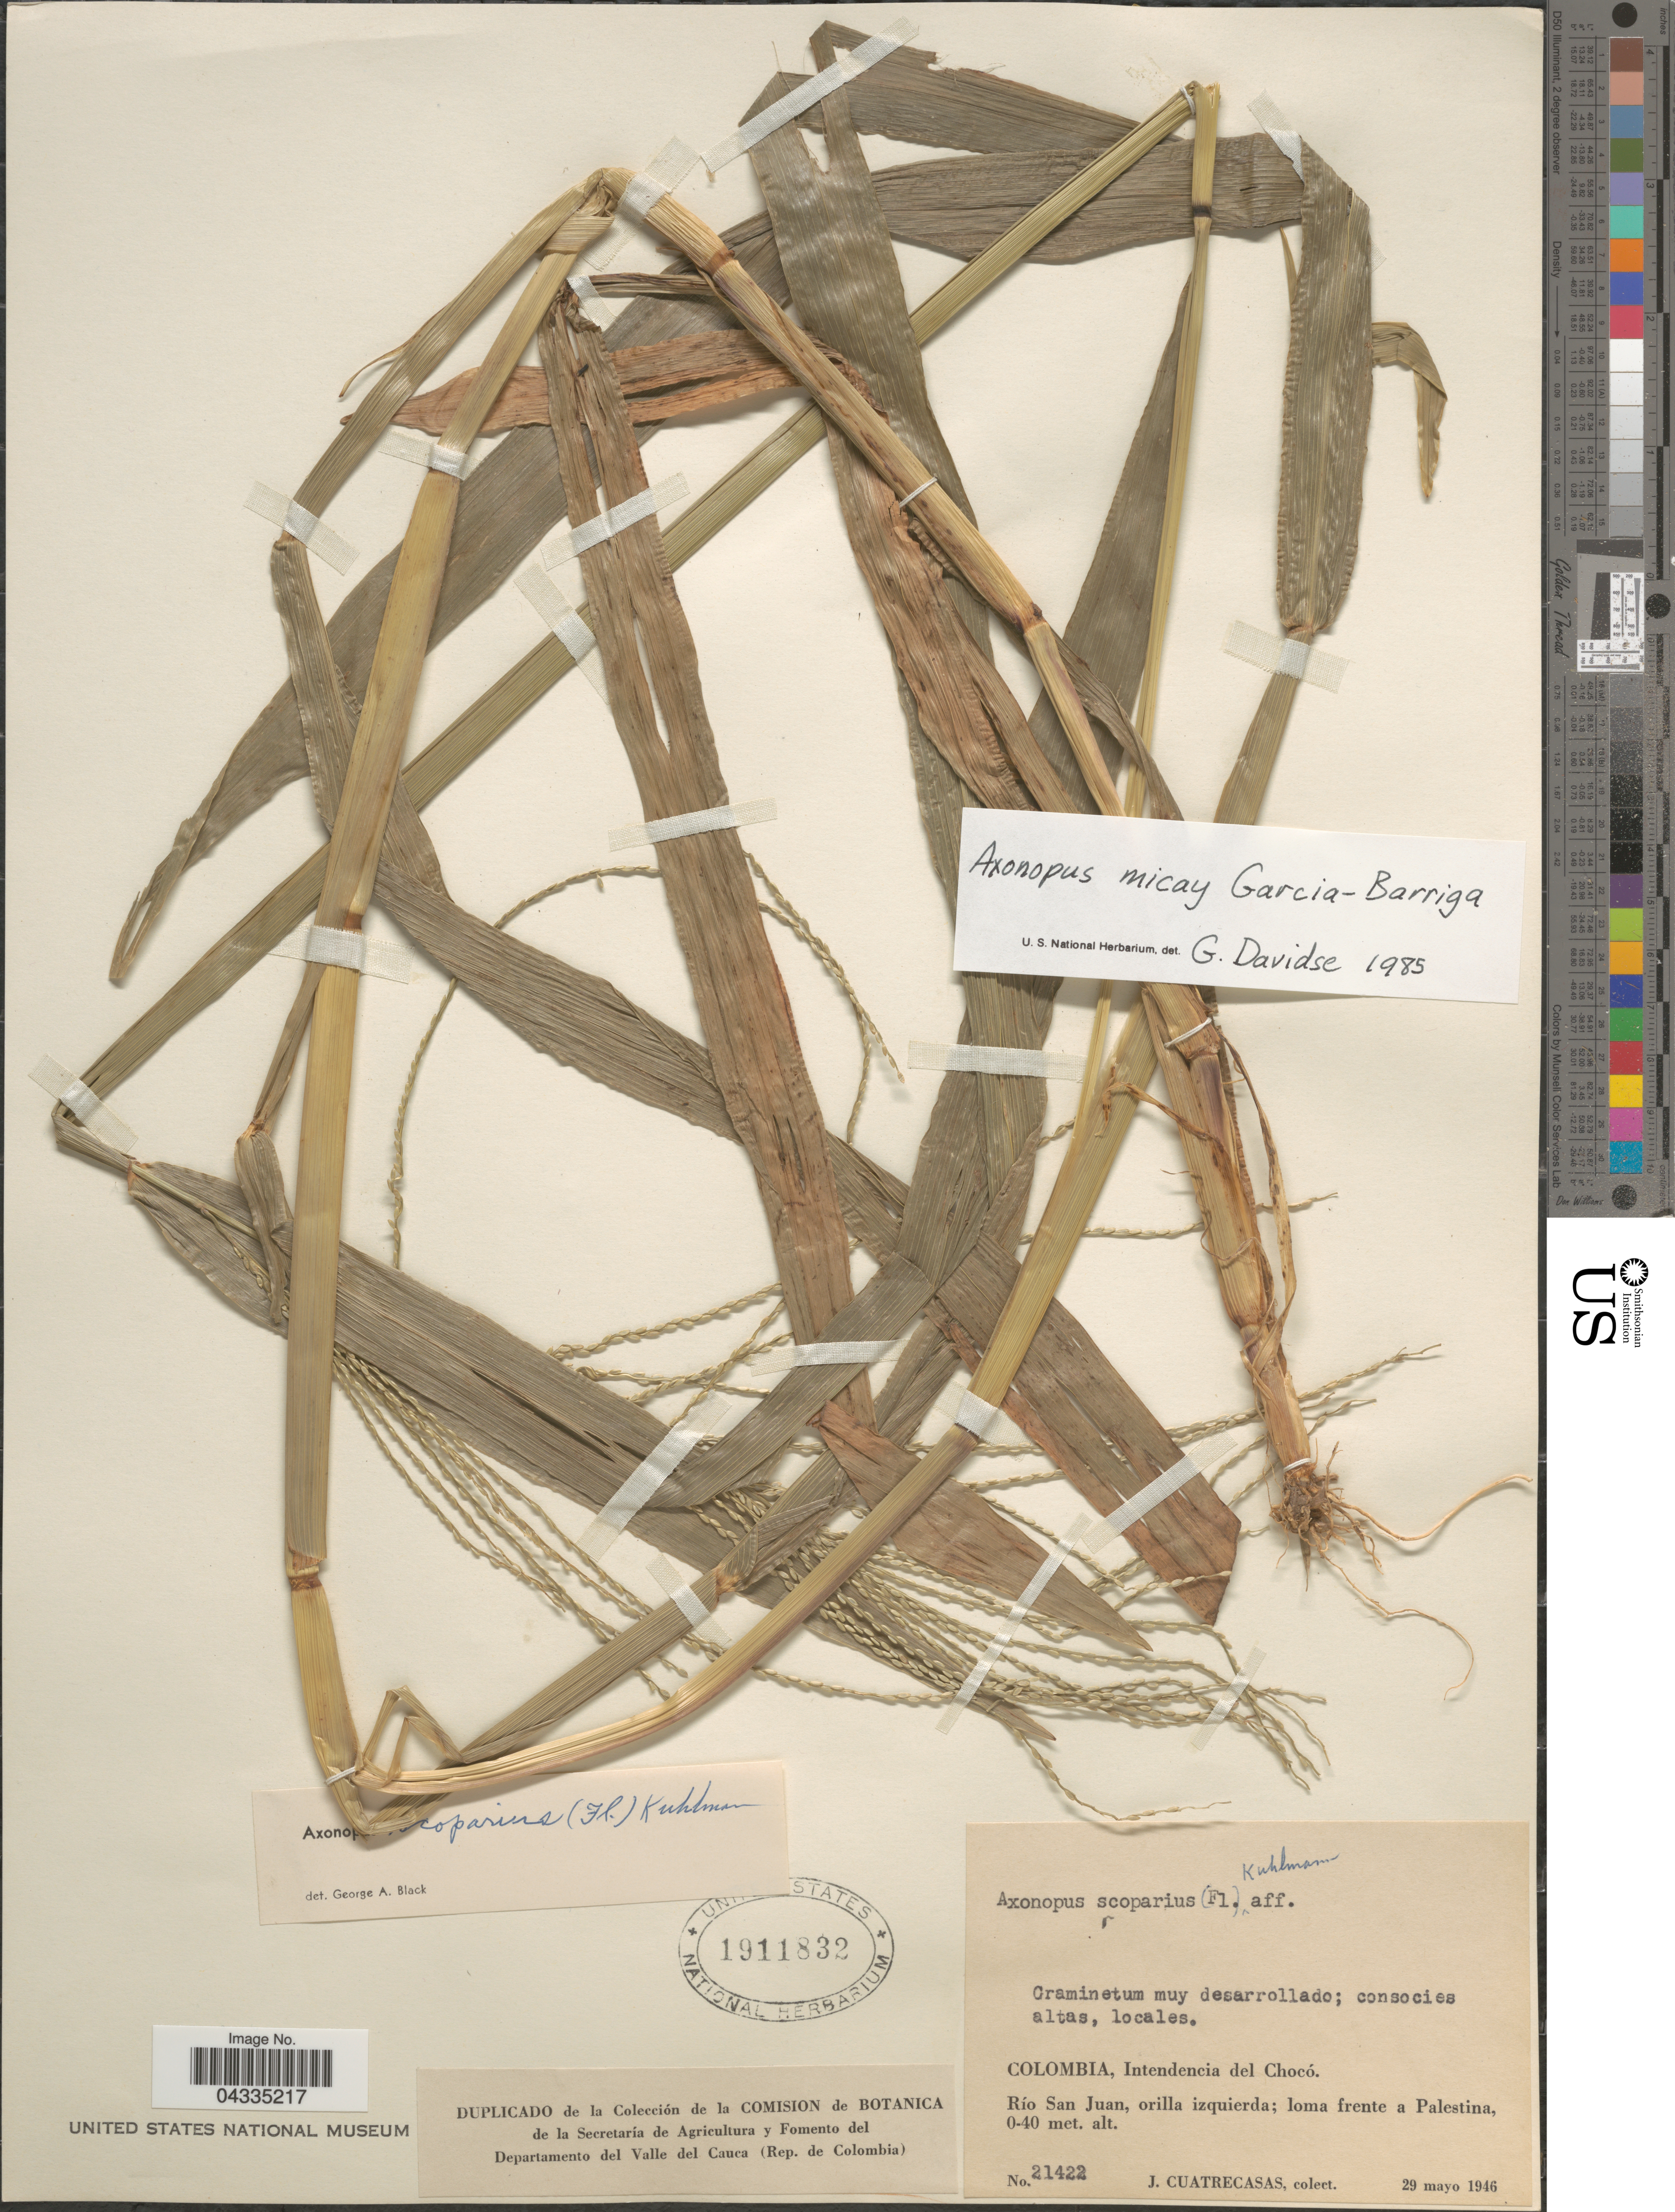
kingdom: Plantae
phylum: Tracheophyta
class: Liliopsida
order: Poales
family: Poaceae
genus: Axonopus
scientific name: Axonopus scoparius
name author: (Flüggé) Kuhlm.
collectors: J. Cuatrecasas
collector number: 21422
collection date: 1946-05-29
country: Colombia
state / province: Chocó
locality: Intendenia del Chocó. Río San Juan, orilla izquierda; loma frente a Palestina.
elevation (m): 0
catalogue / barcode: US 1911832